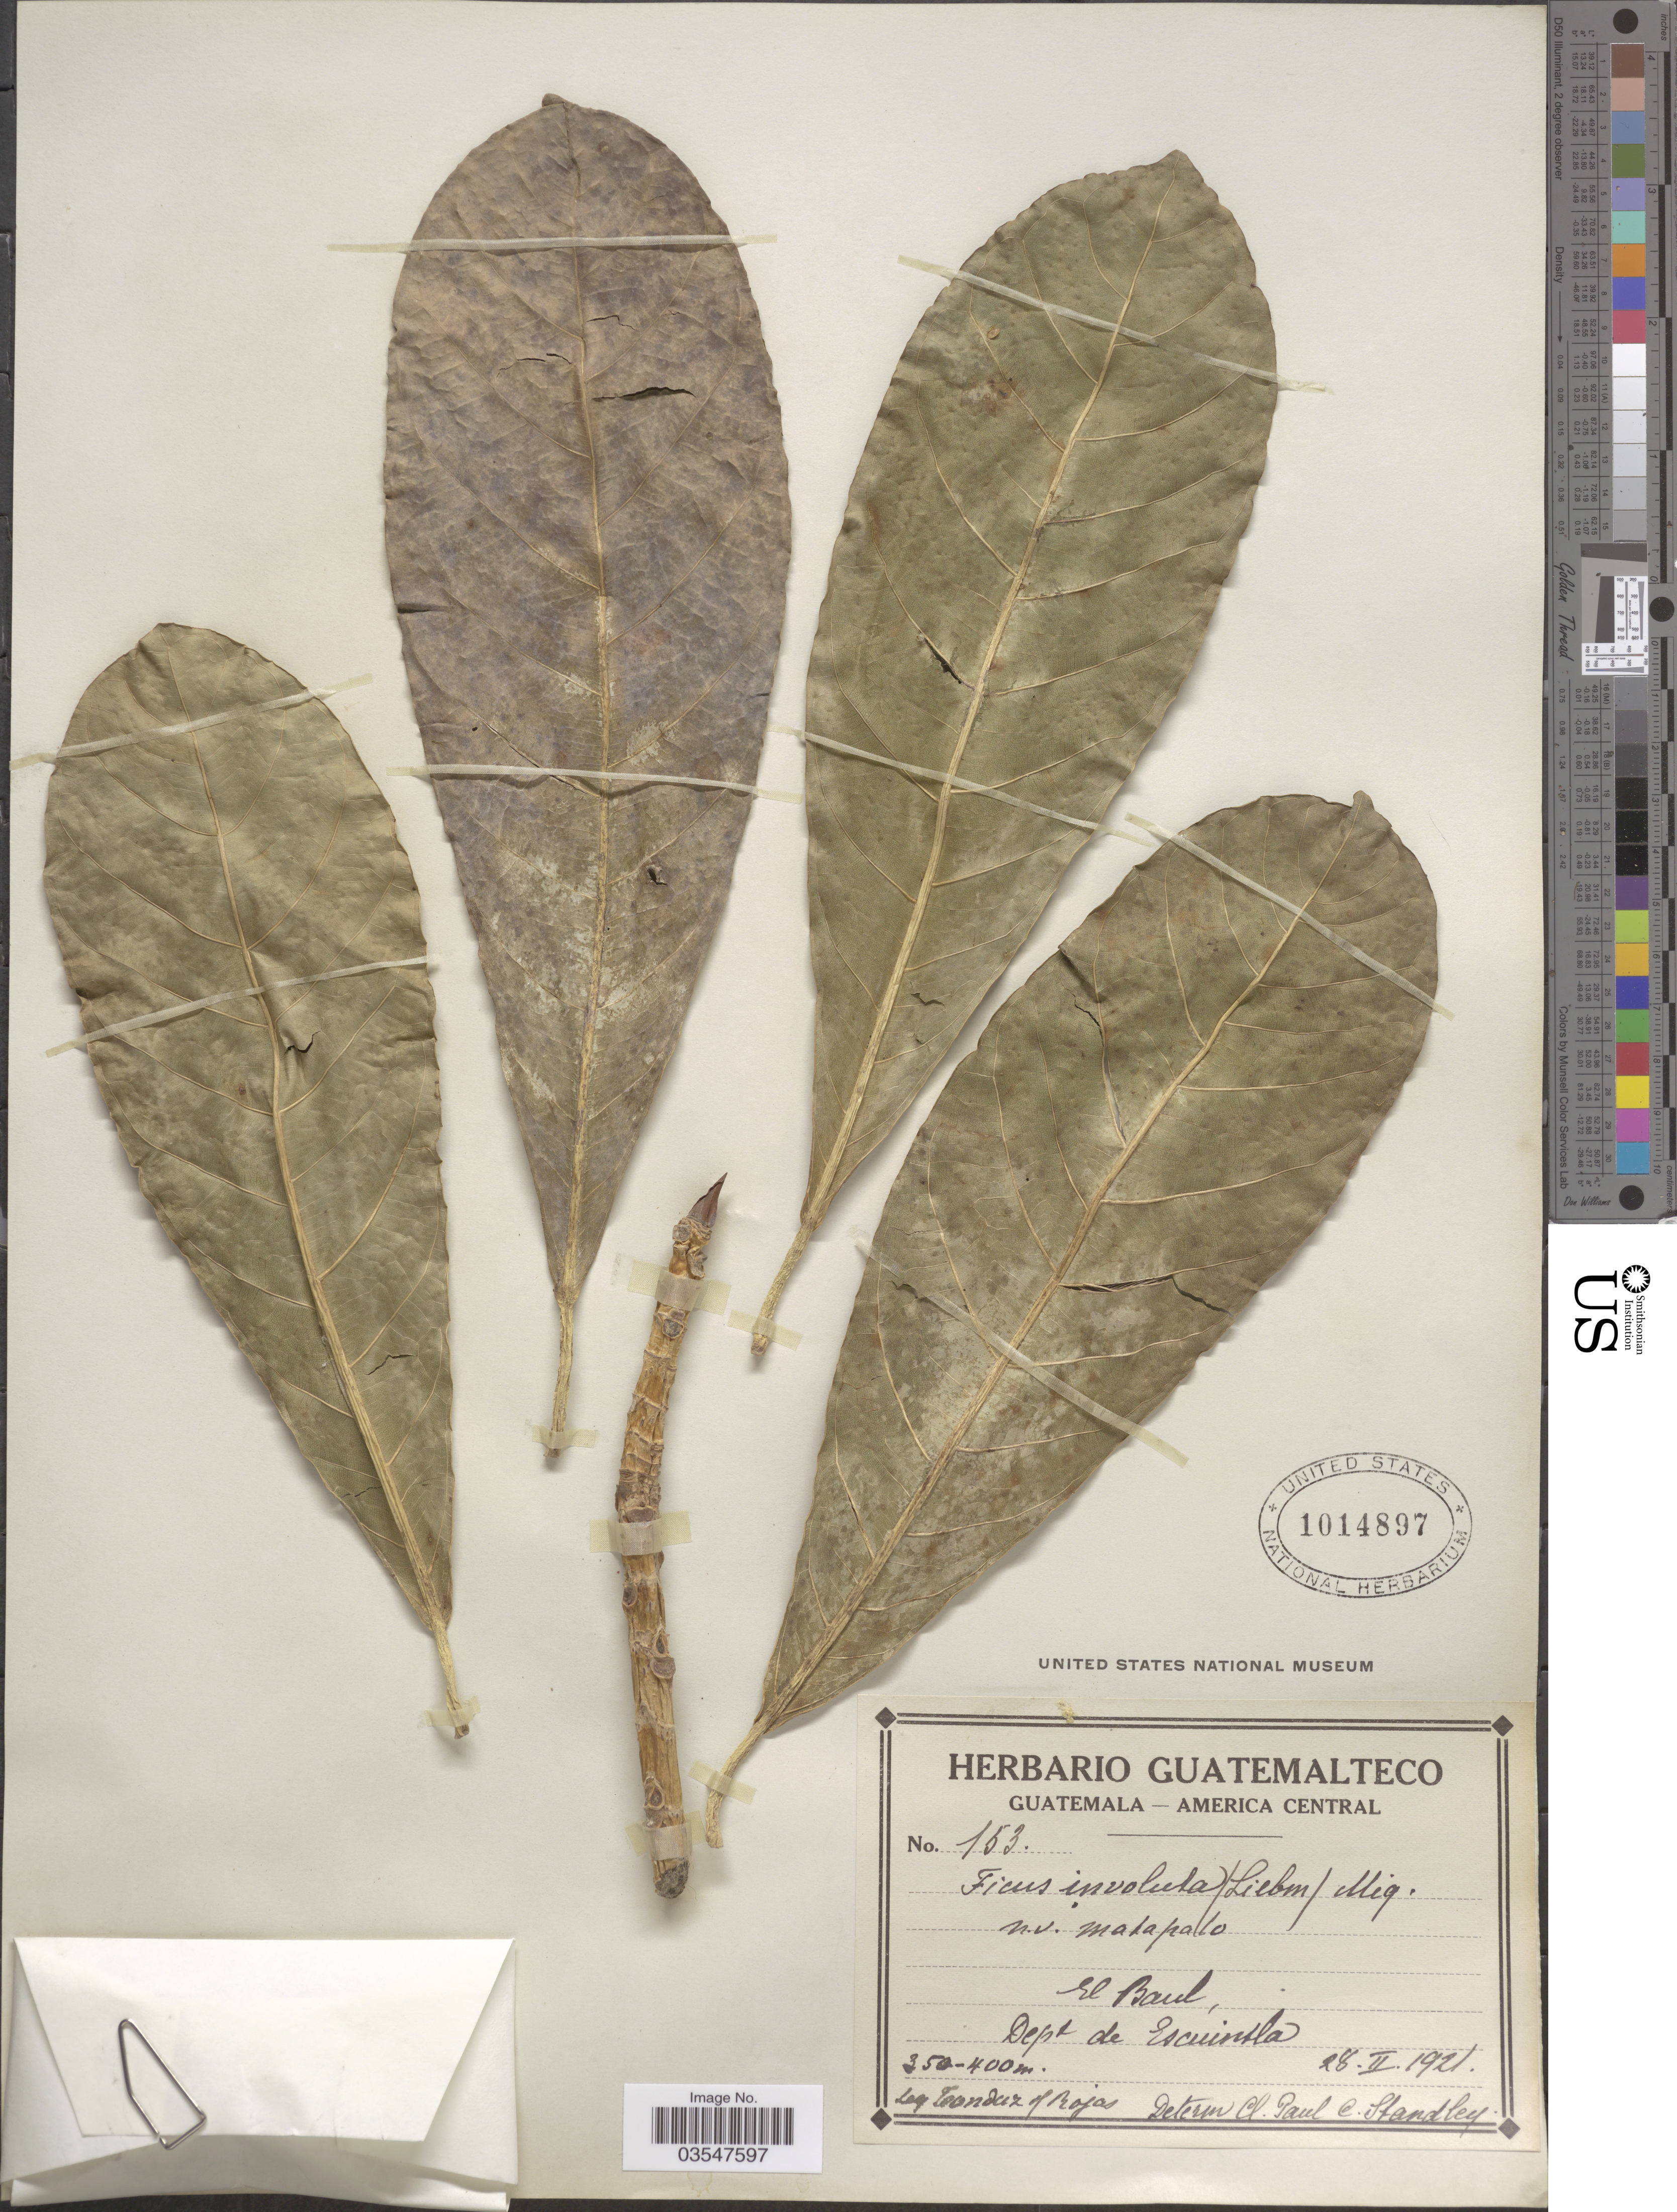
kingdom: Plantae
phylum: Tracheophyta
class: Magnoliopsida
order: Rosales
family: Moraceae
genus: Ficus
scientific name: Ficus obtusifolia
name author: Kunth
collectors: Tonduz & Rojas, --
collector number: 153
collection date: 1921-02-28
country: Guatemala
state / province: Escuintla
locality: El Baul, Dept de Escuintla.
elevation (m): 350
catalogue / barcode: US 1014897